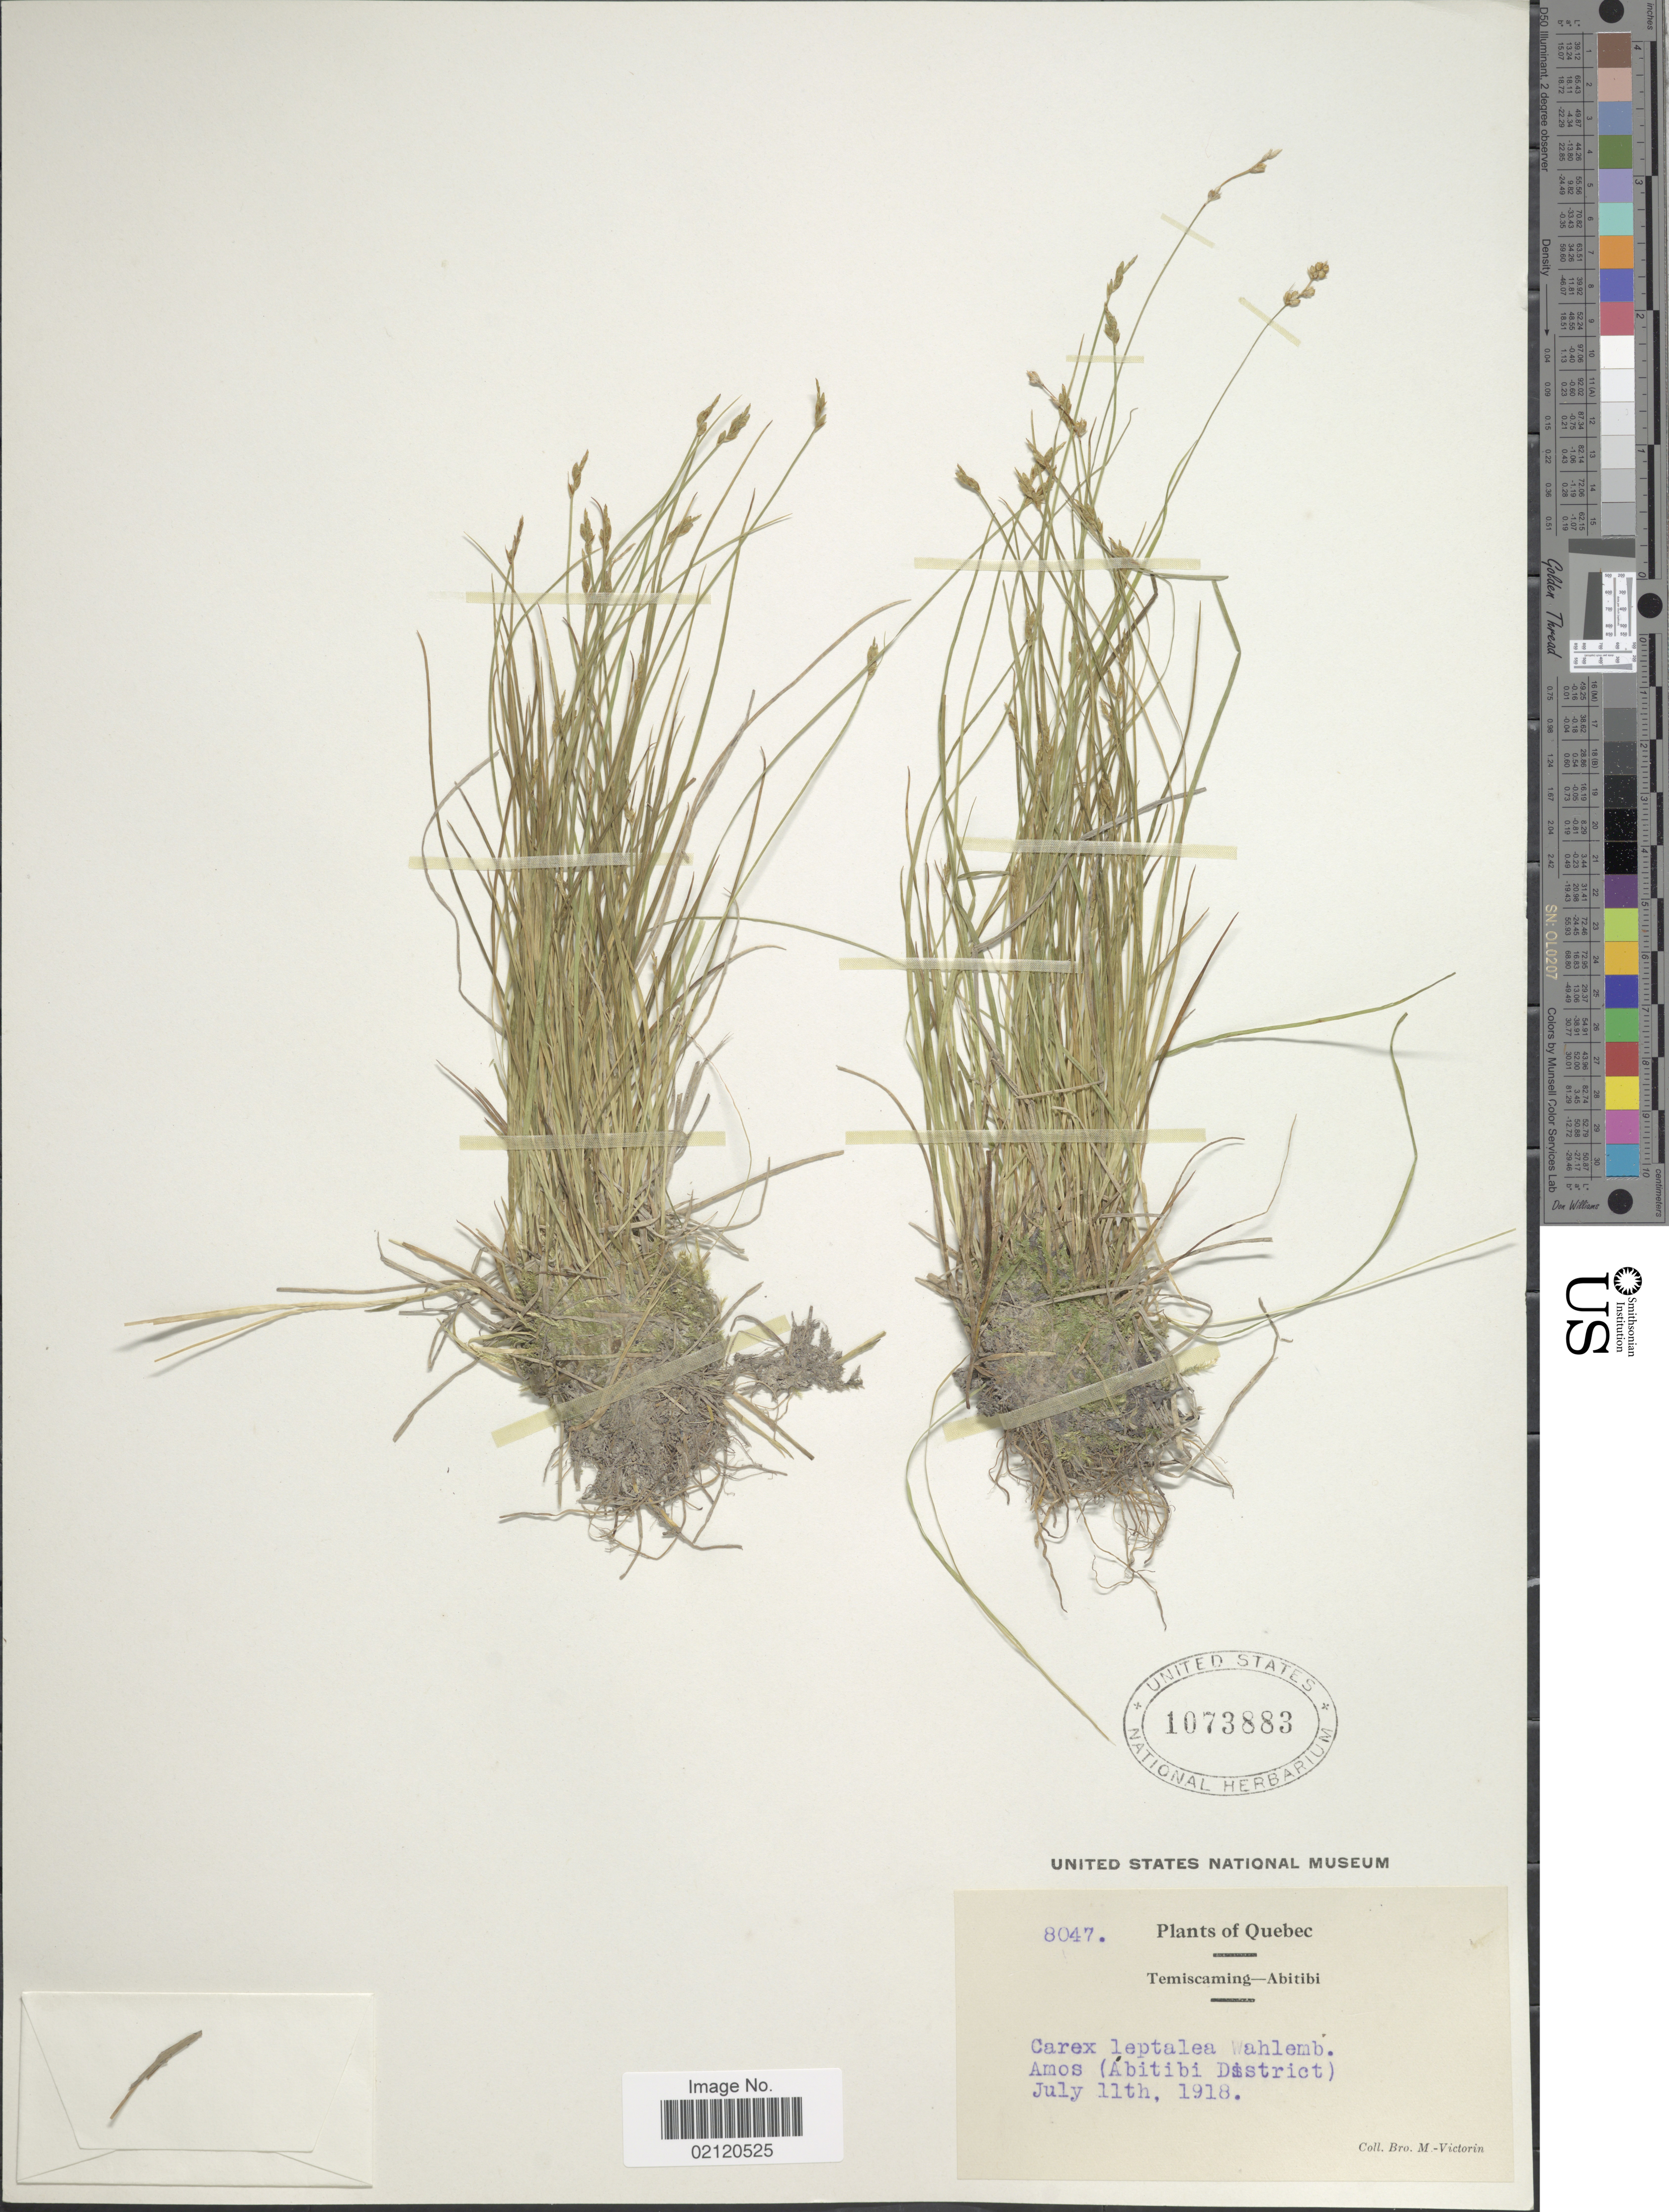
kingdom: Plantae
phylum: Tracheophyta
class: Liliopsida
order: Poales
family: Cyperaceae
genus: Carex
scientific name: Carex leptalea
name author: Wahlenb.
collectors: Fr. Marie-Victorin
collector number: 8047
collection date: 1918-07-11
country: Canada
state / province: Quebec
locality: Temiscaming-Abitibi, Amos (Abitibi District)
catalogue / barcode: US 1073883